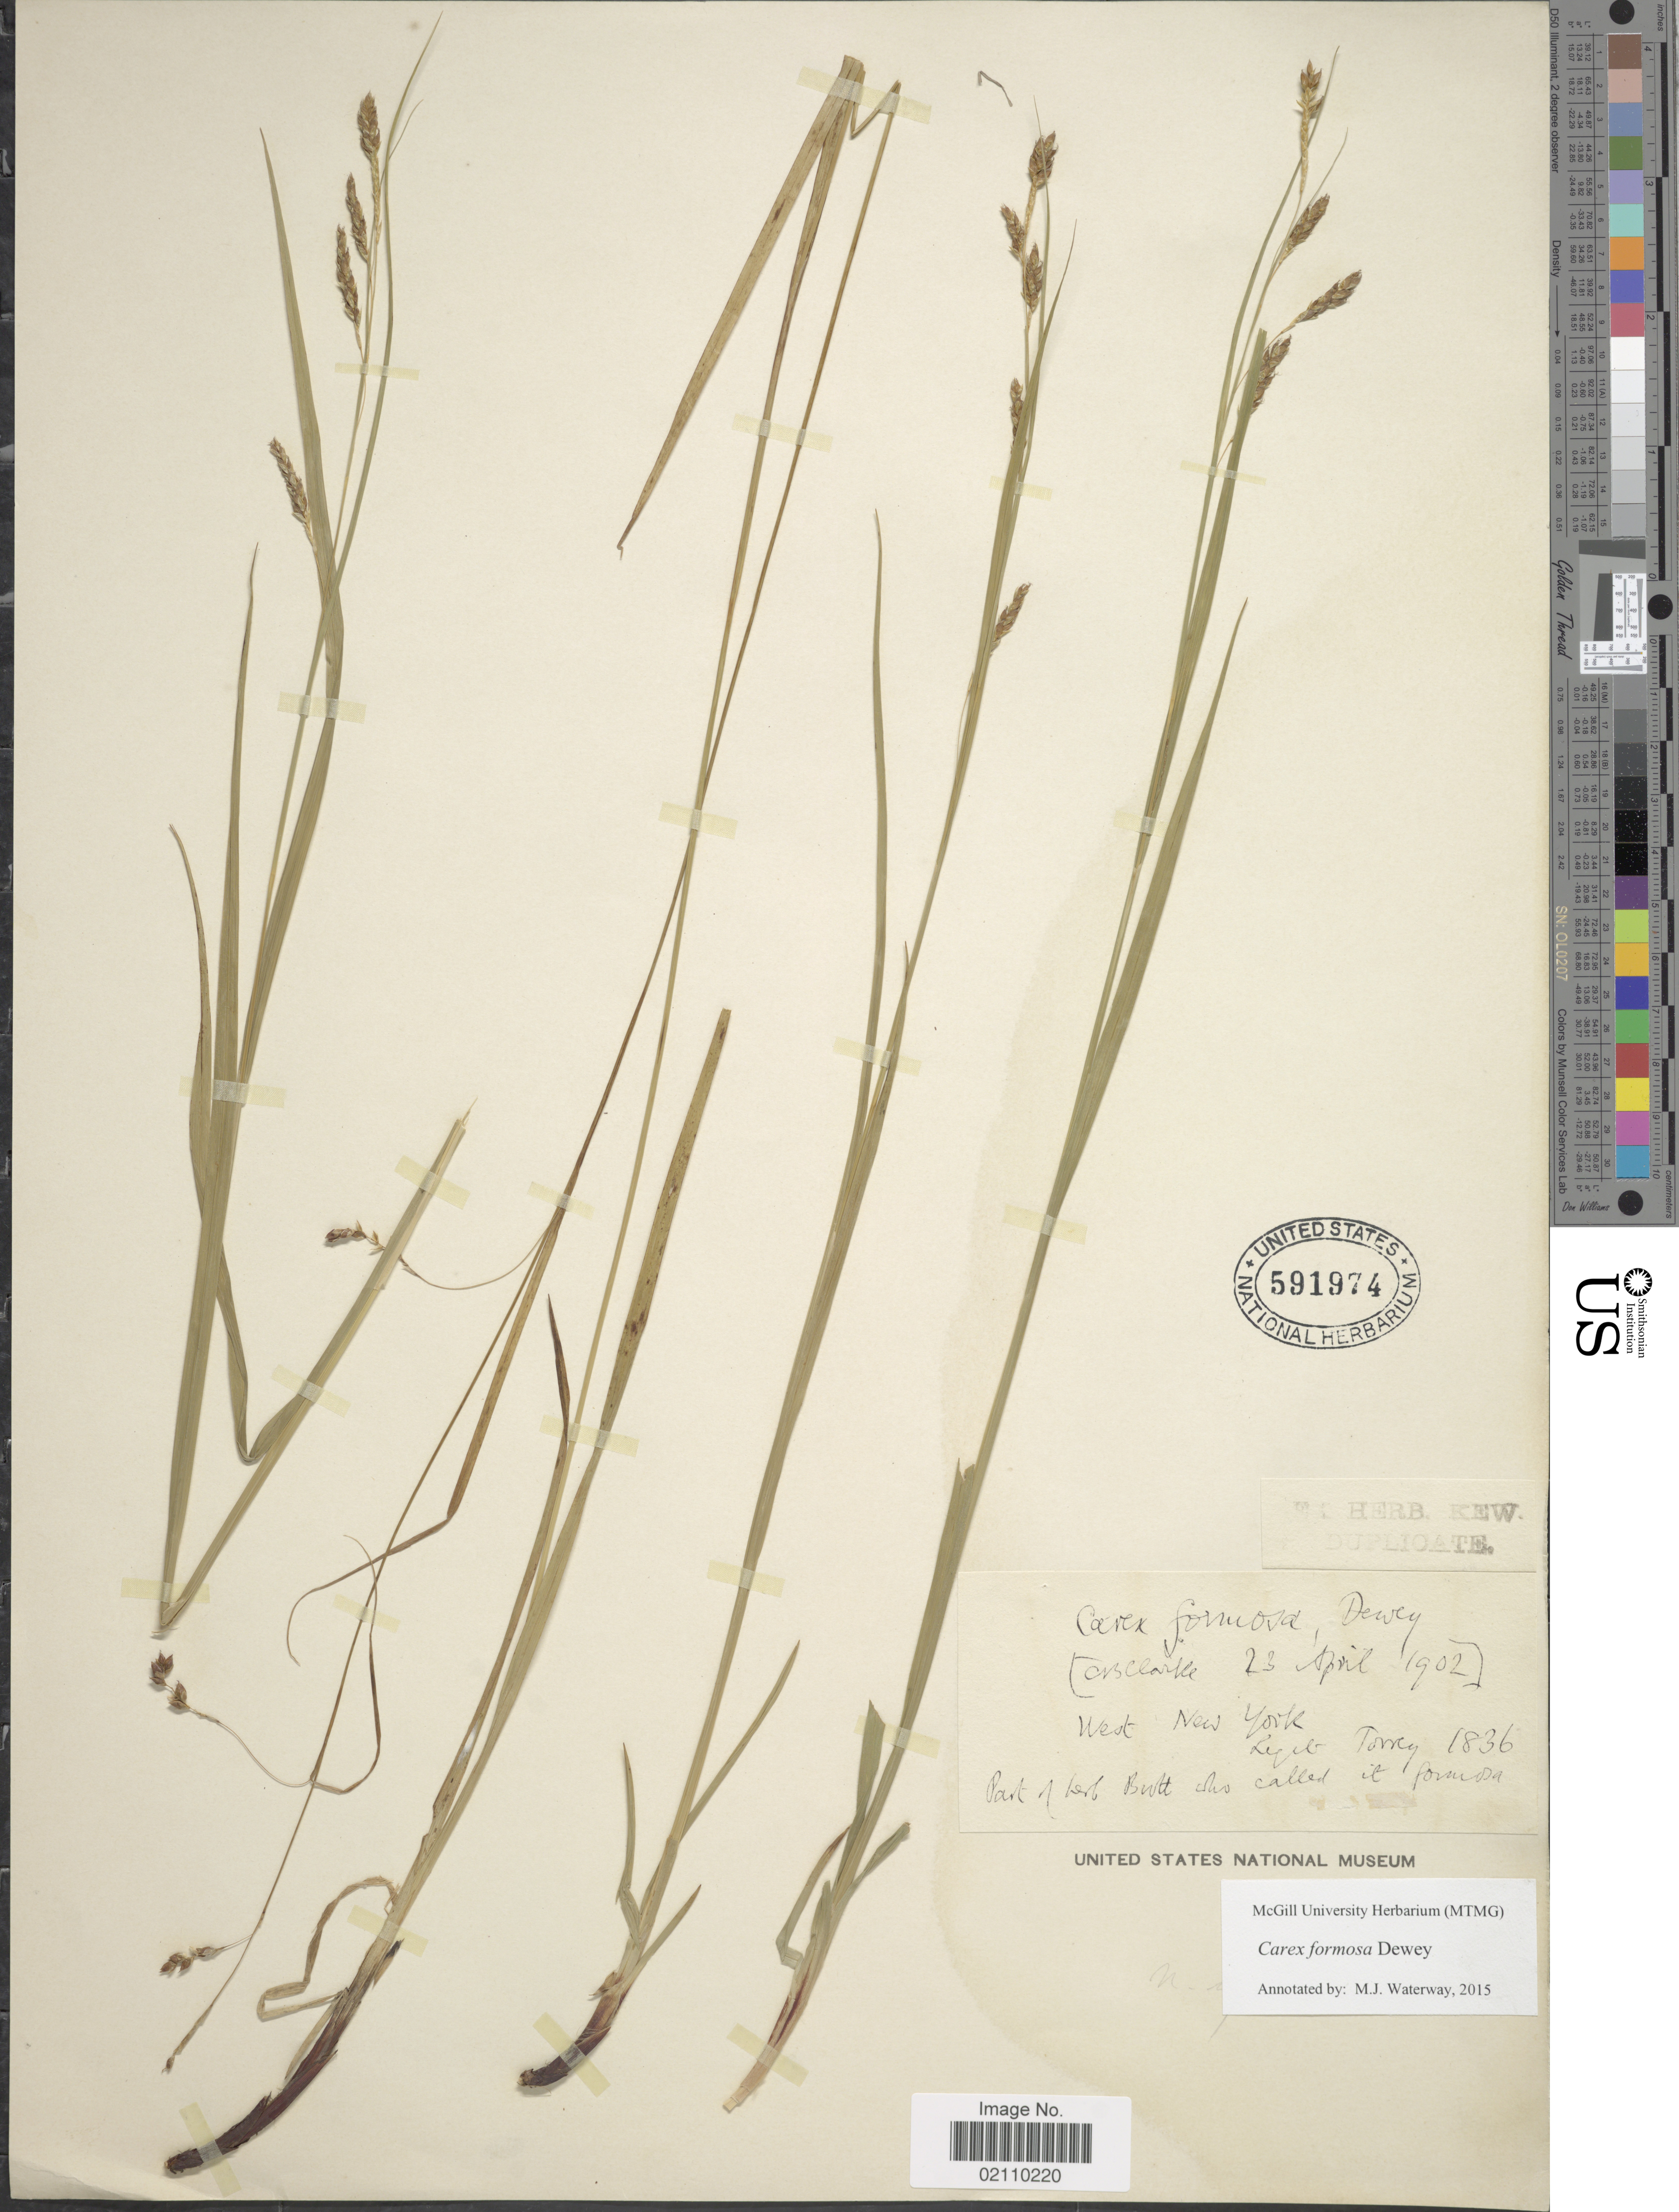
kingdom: Plantae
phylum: Tracheophyta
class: Liliopsida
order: Poales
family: Cyperaceae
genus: Carex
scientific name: Carex formosa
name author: Dewey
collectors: J. Torrey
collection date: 1836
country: United States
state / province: New York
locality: West New York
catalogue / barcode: US 591974